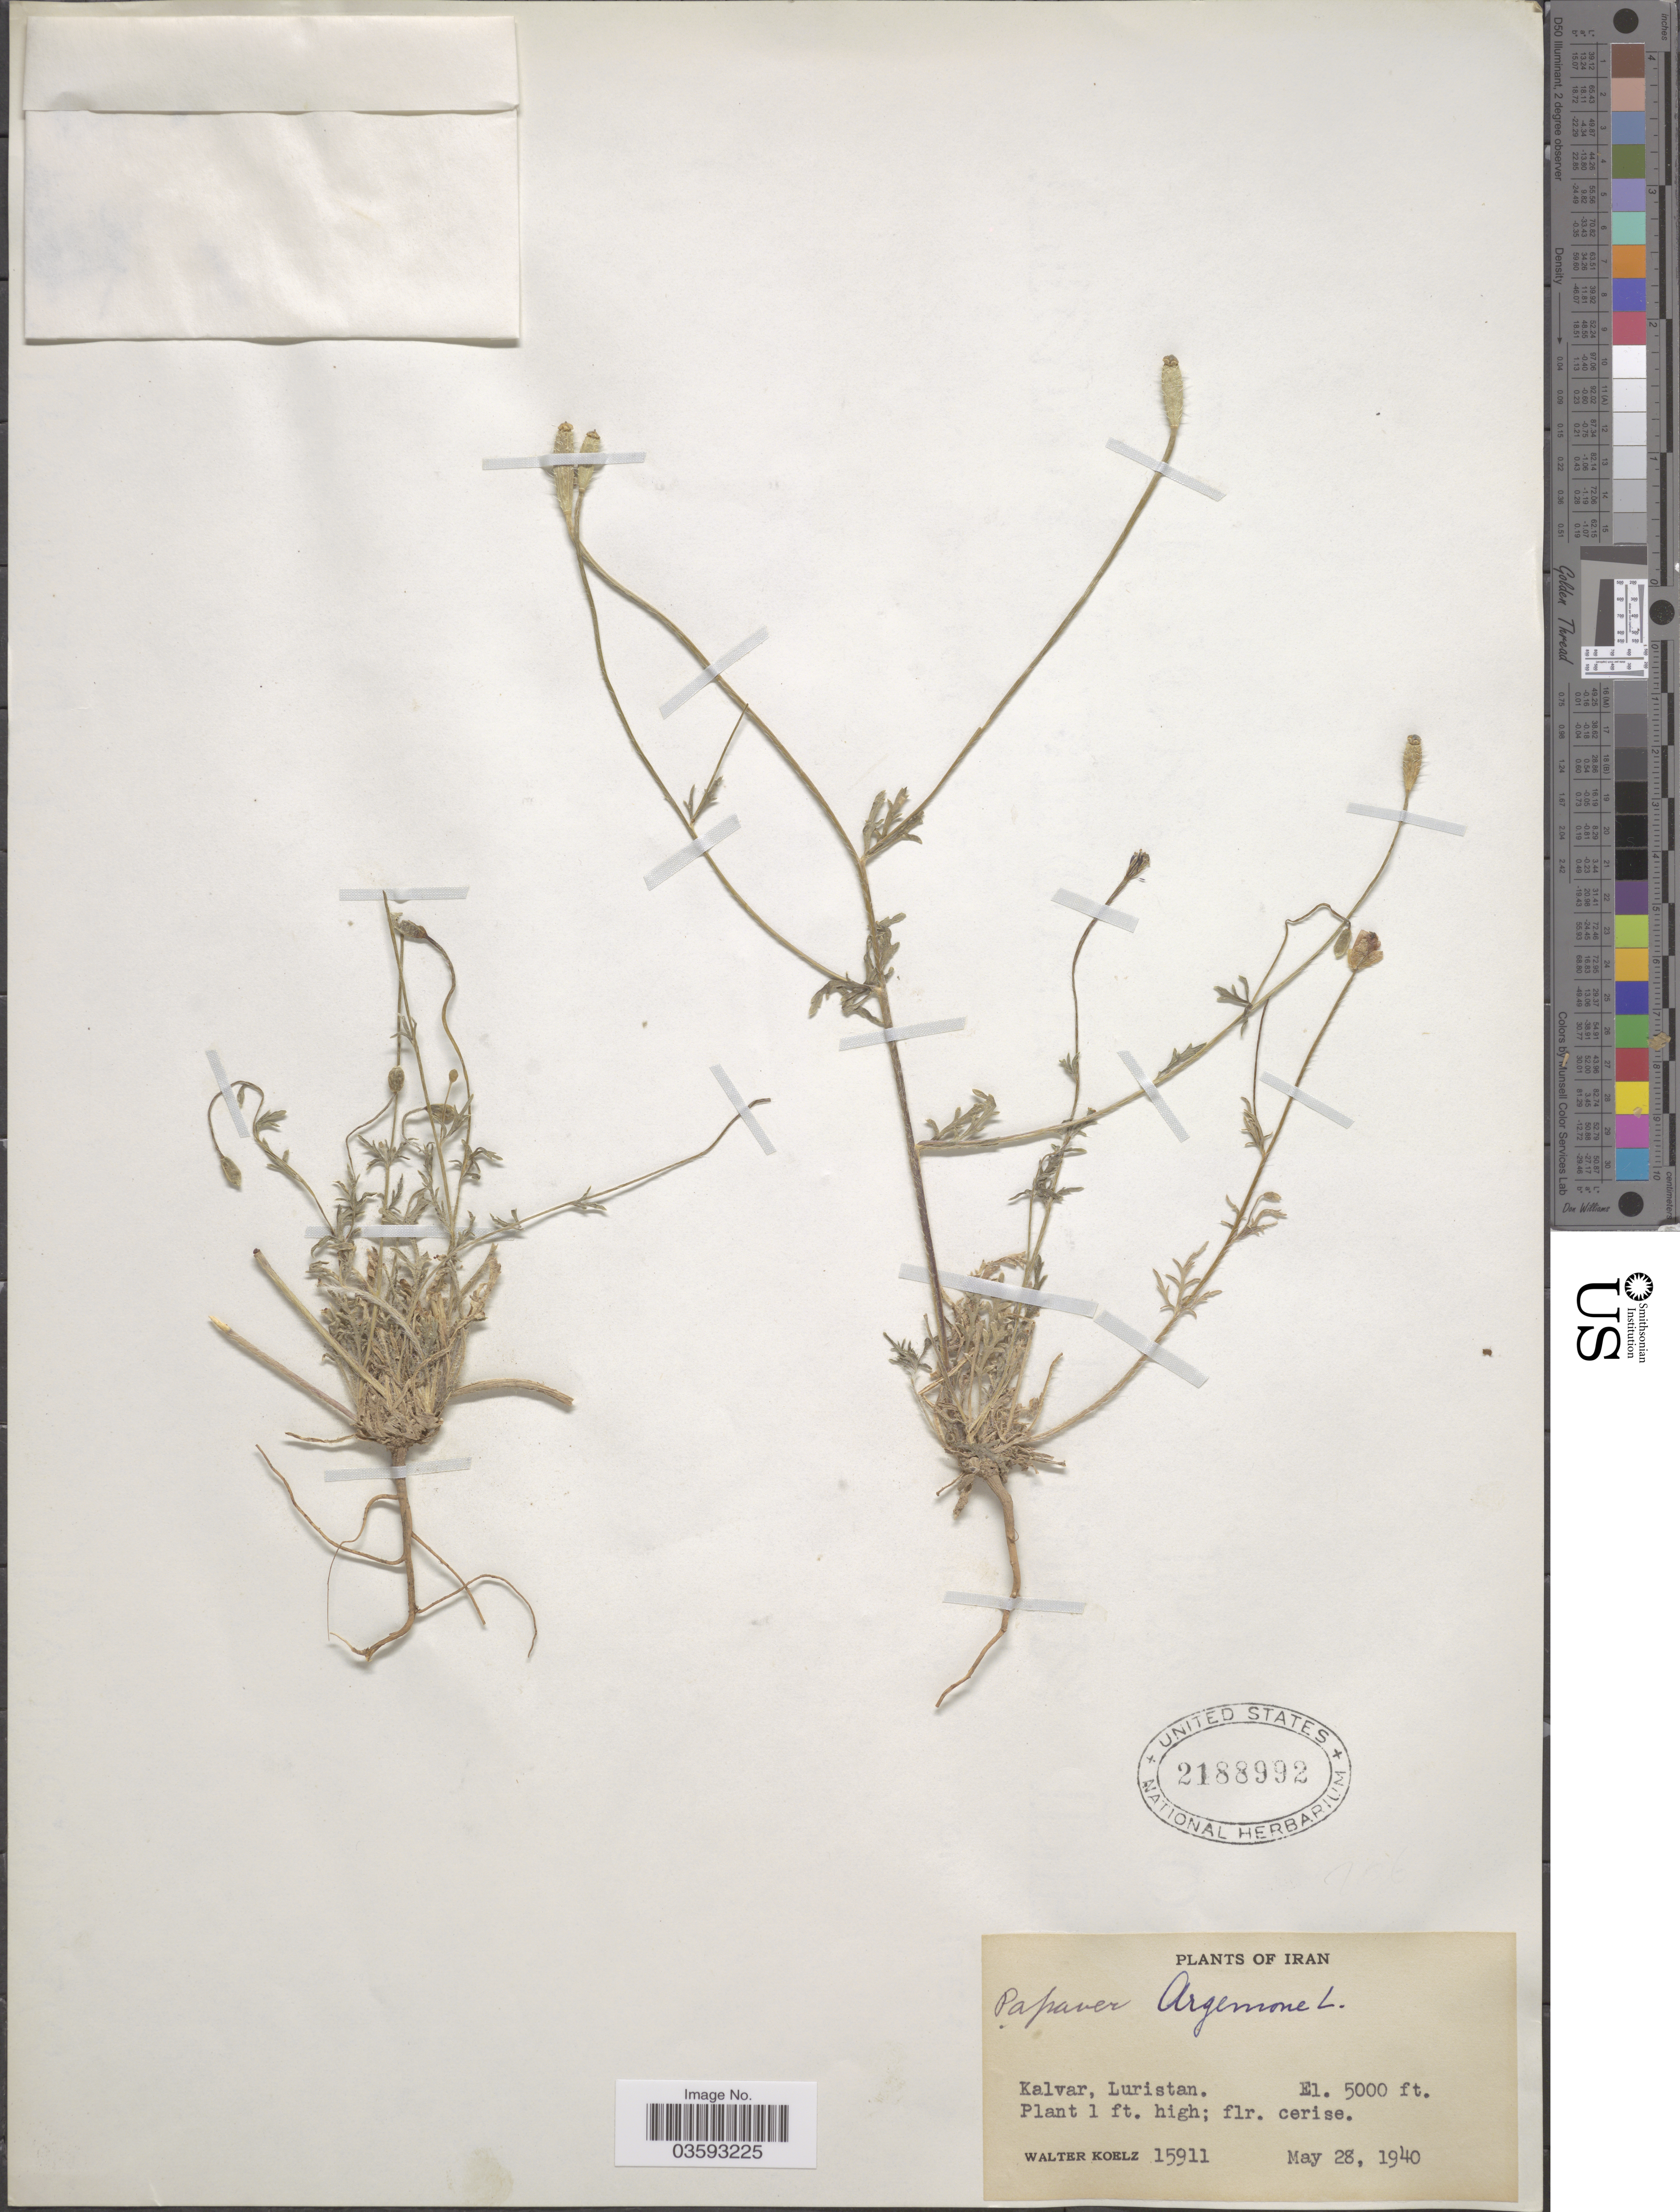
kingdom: Plantae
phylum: Tracheophyta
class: Magnoliopsida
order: Ranunculales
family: Papaveraceae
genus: Papaver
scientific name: Papaver argemone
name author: L.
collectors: W. N. Koelz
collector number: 15911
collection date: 1940-05-28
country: Iran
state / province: Lorestan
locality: Kalvar, Luristan.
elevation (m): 1524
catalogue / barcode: US 2188992